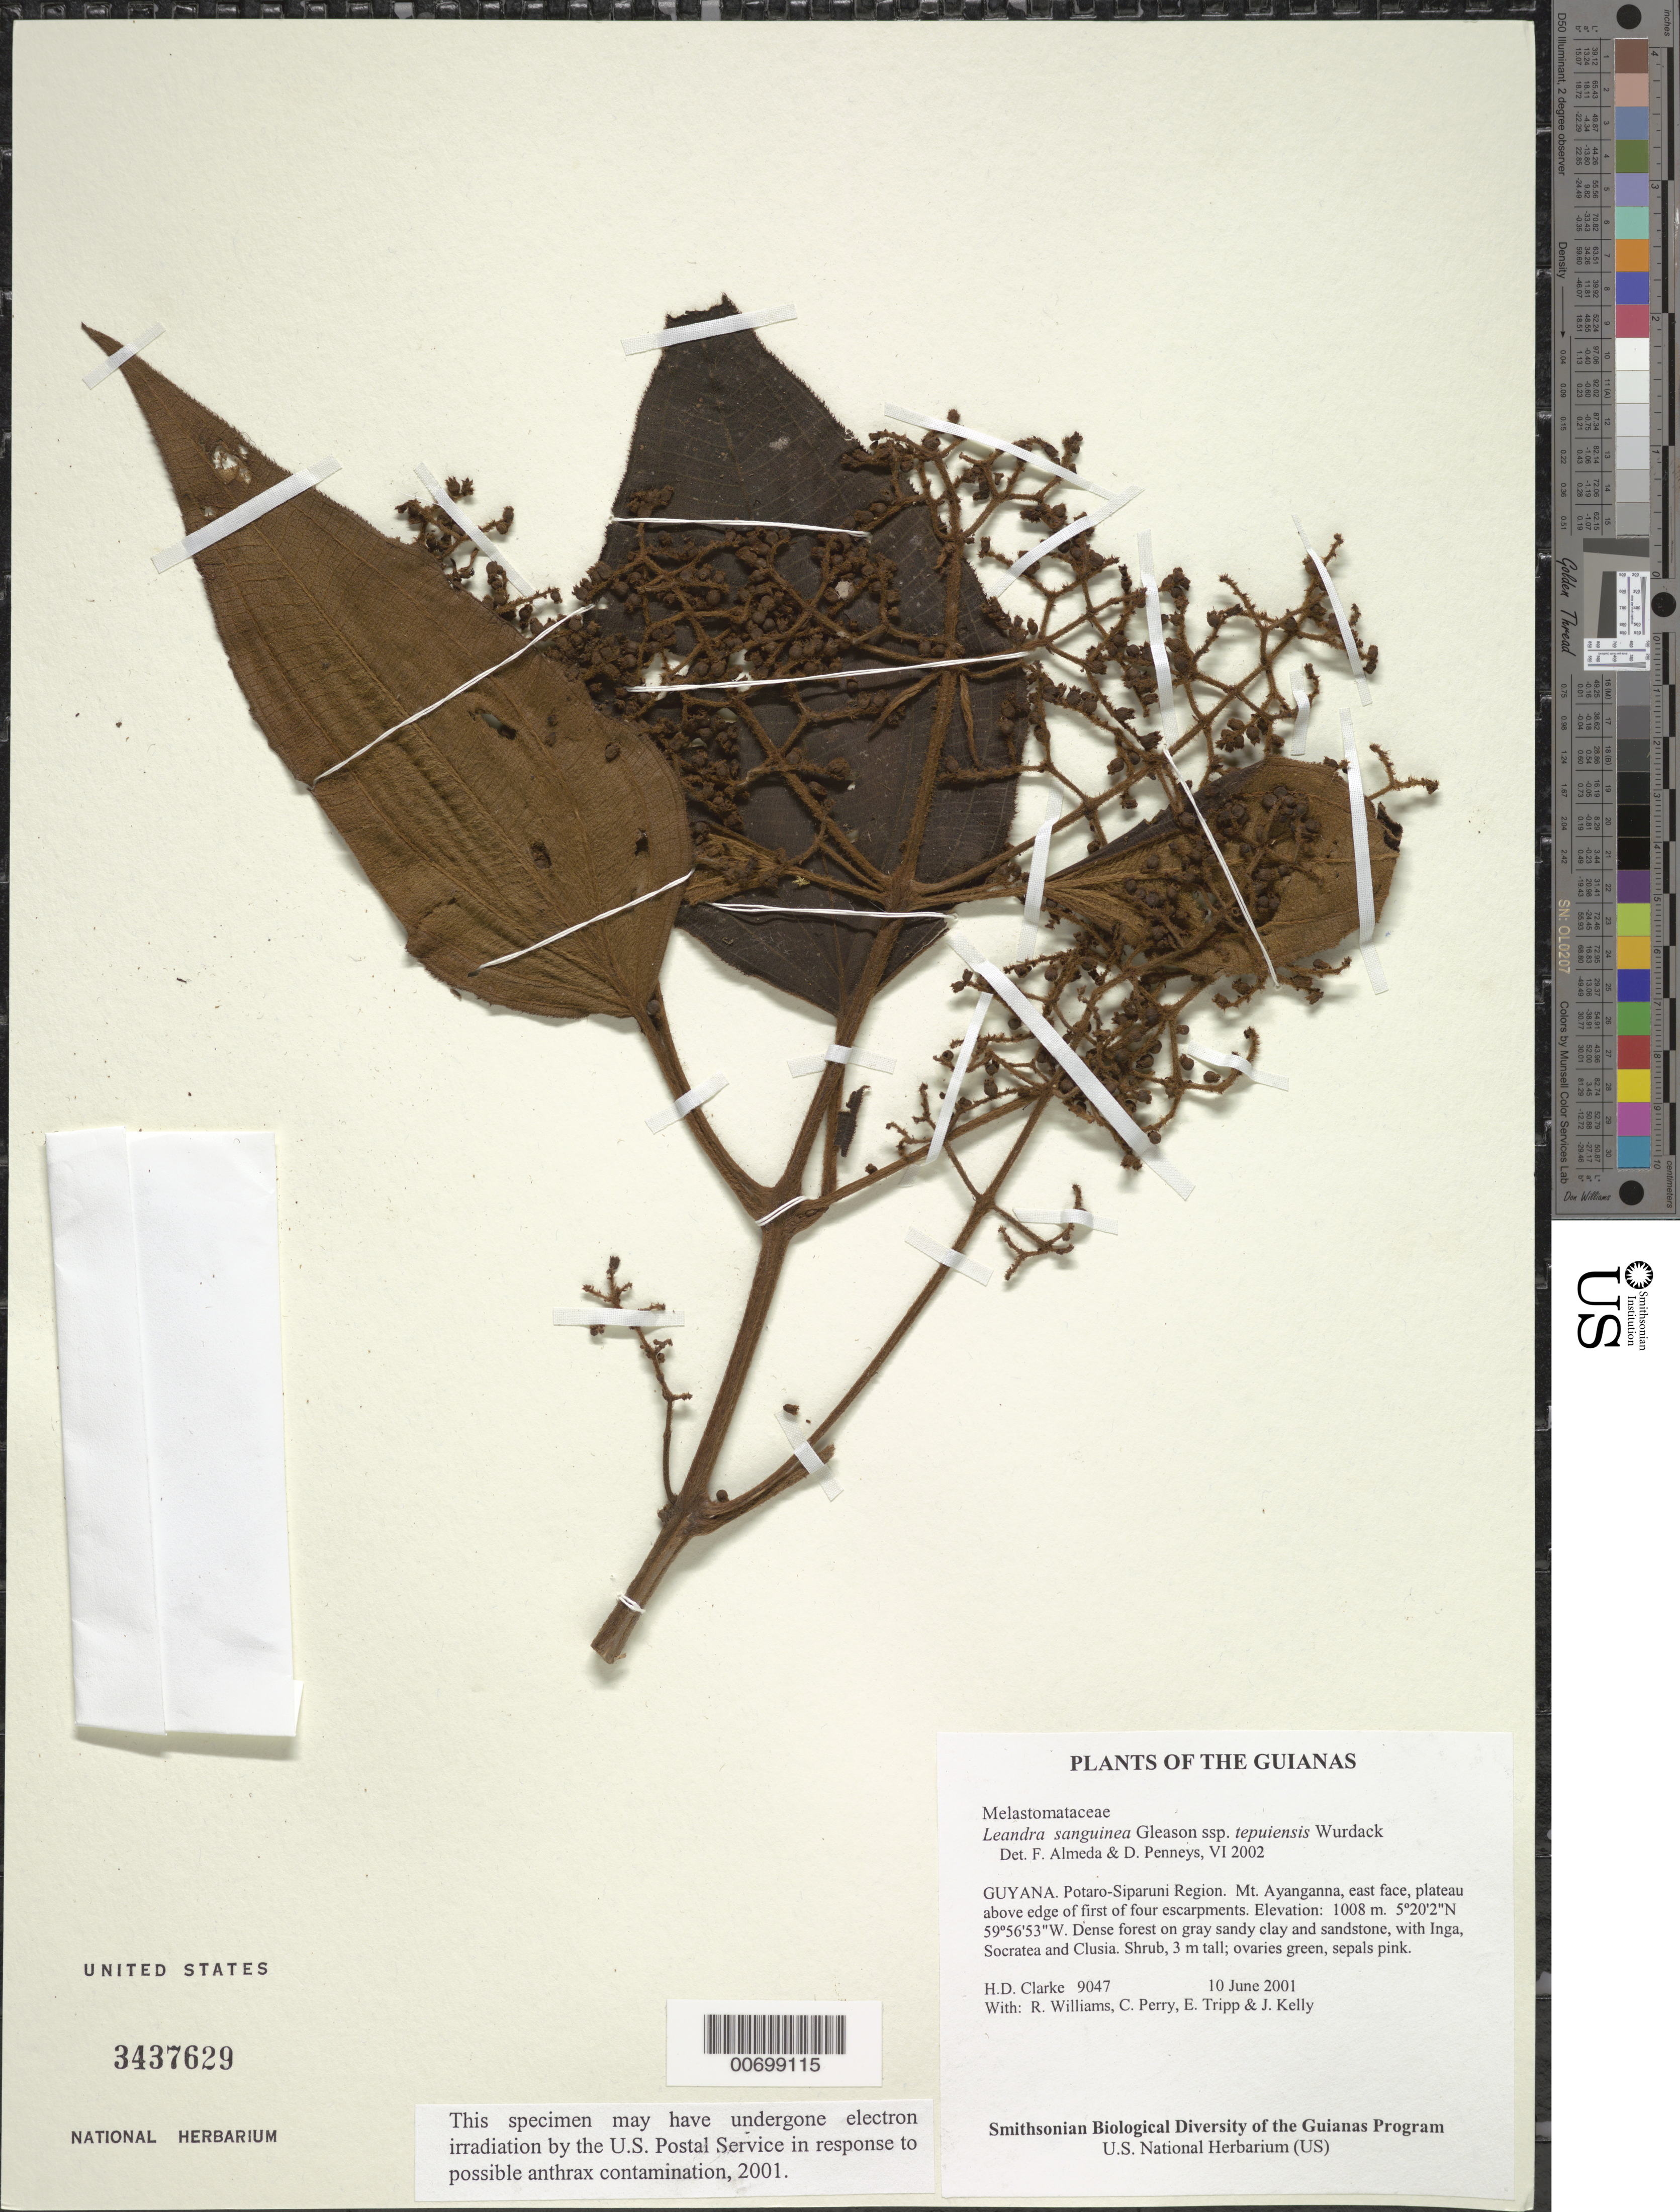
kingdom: Plantae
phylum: Tracheophyta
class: Magnoliopsida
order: Myrtales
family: Melastomataceae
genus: Leandra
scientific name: Leandra sanguinea subsp. tepuiensis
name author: Wurdack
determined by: Almeda, F.; Penneys, D. S.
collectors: H. D. Clarke, R. Williams, C. Perry, E. Tripp & J. Kelly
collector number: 9047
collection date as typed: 10 June 2001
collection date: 2001-06-10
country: Guyana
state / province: Potaro-Siparuni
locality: Mt. Ayanganna, east face, plateau above edge of first of four escarpments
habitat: Dense forest on gray sandy clay and sandstone, with Inga, Socratea and Clusia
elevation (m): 1008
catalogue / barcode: US 3437629